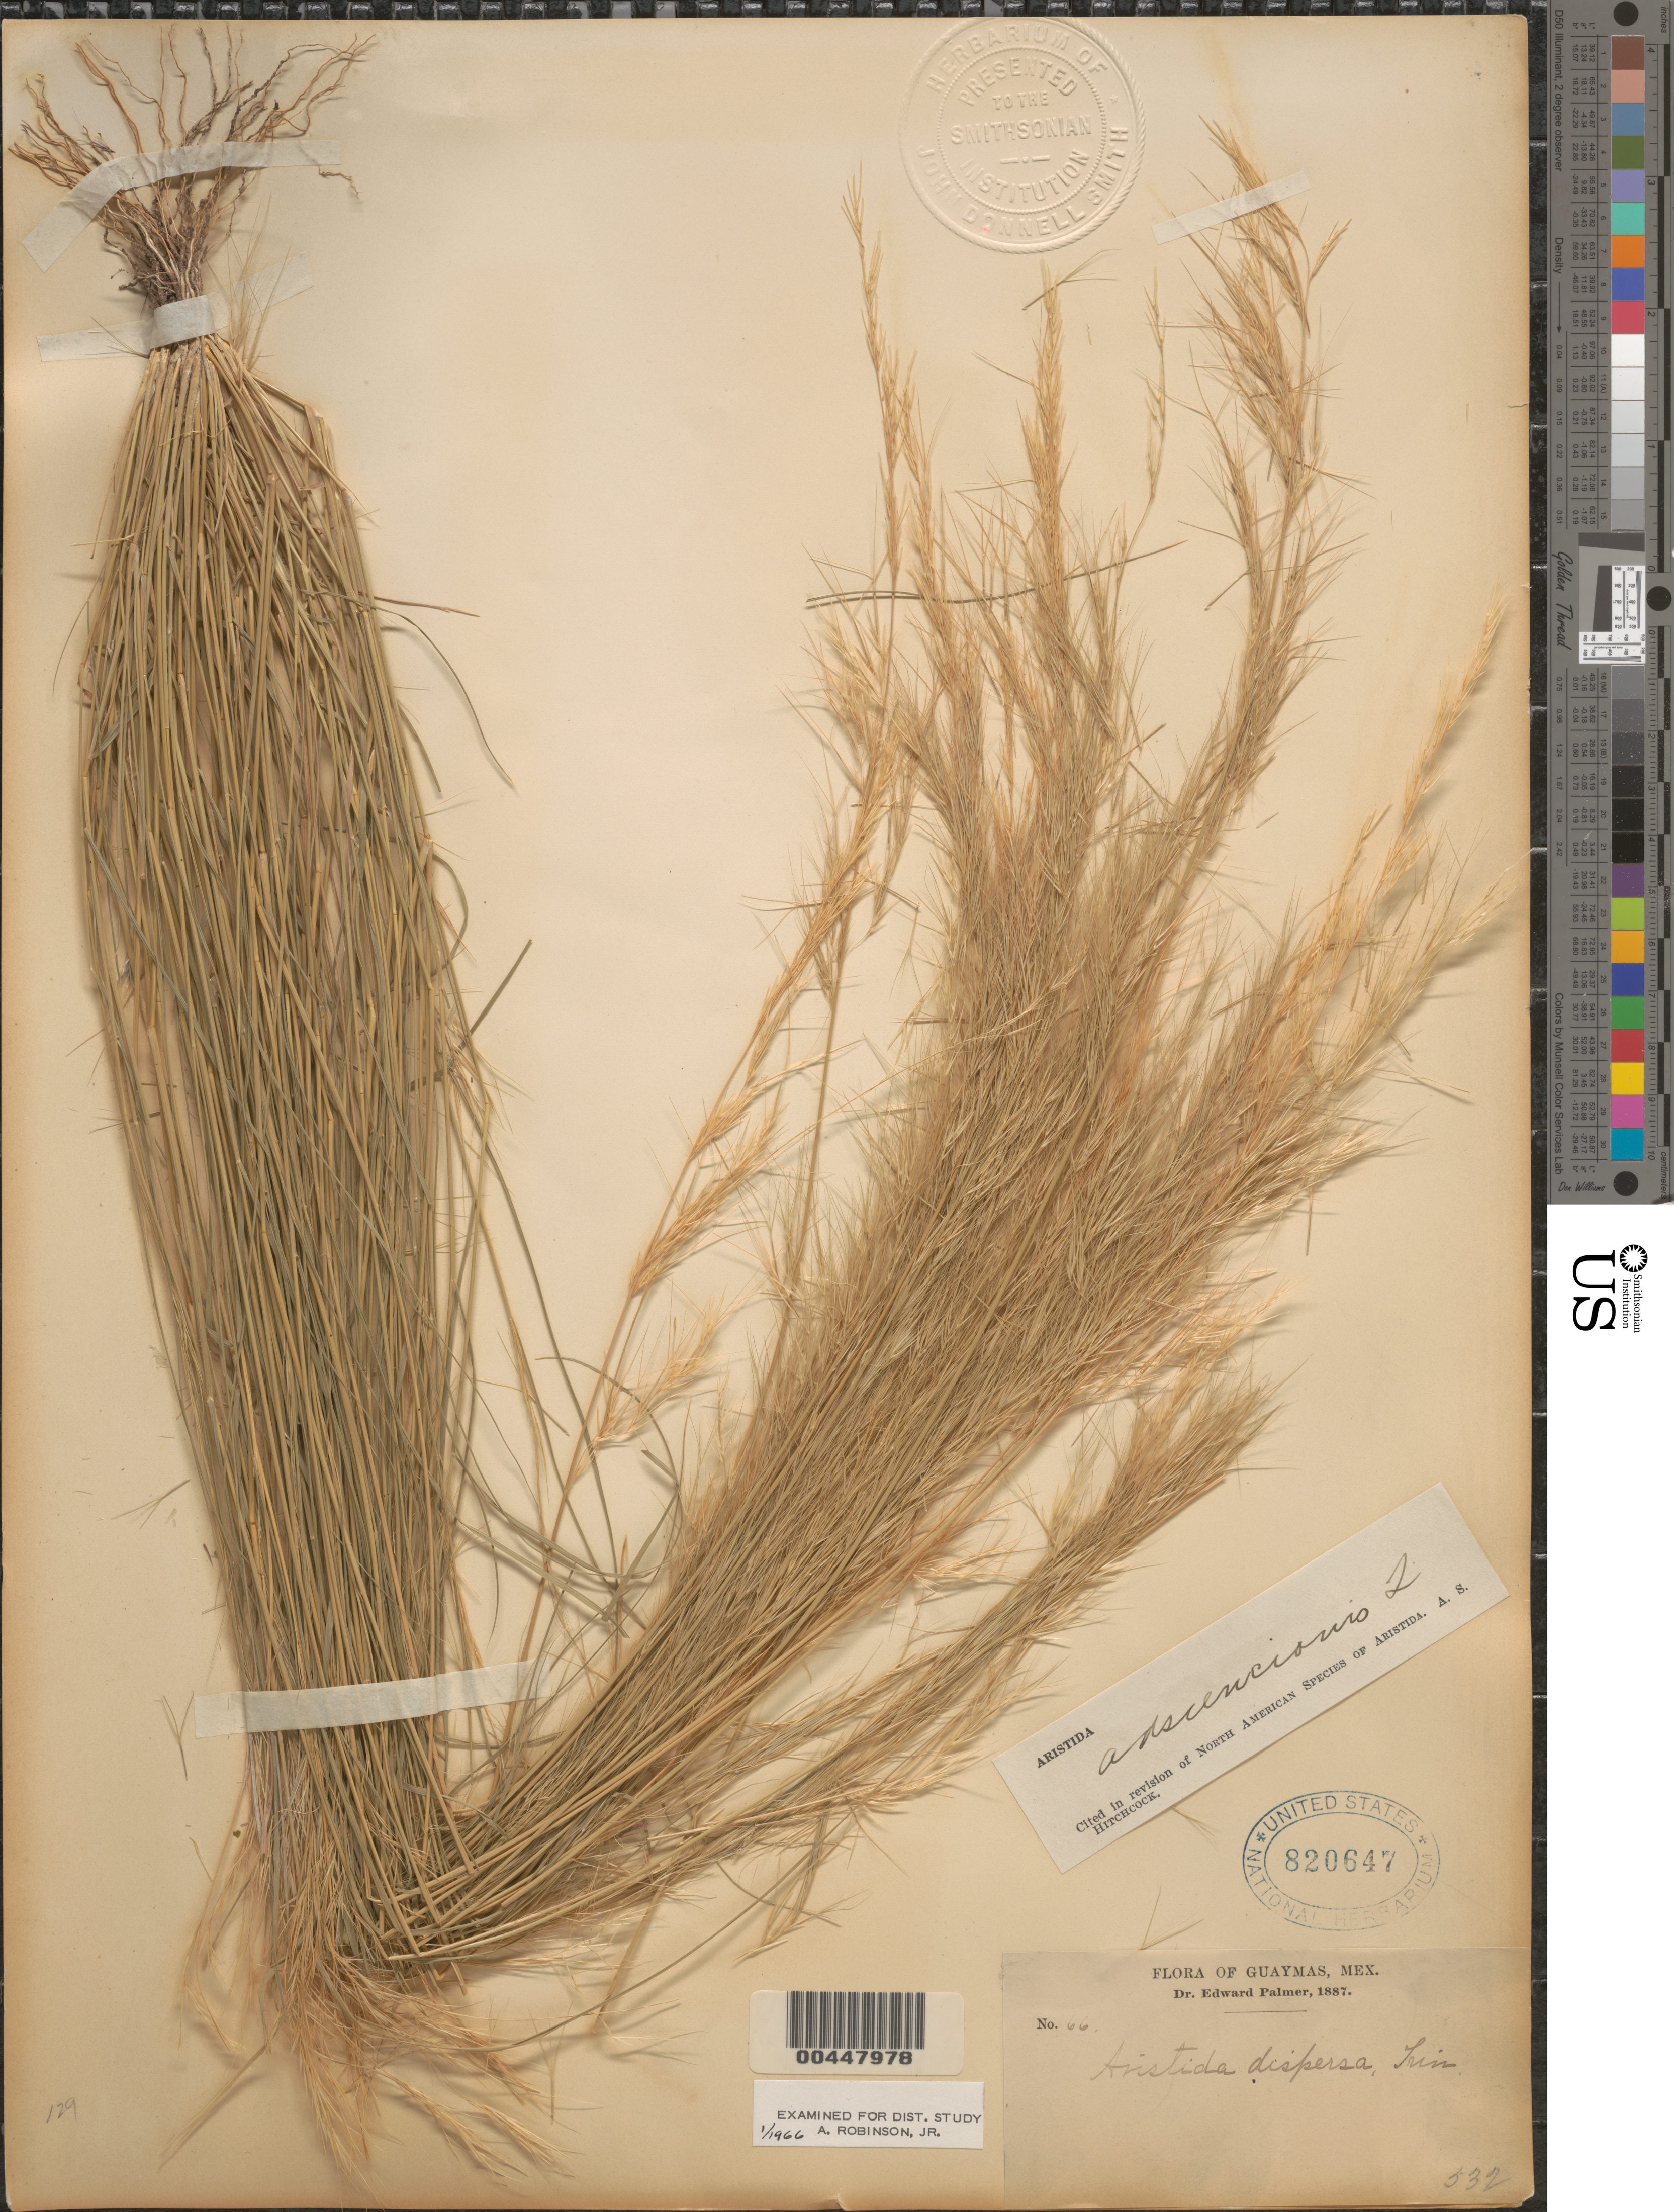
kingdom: Plantae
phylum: Tracheophyta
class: Liliopsida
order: Poales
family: Poaceae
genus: Aristida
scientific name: Aristida adscensionis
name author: L.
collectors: E. Palmer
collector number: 66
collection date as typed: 1887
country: Mexico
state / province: Durango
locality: San Ramon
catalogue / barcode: US 820647